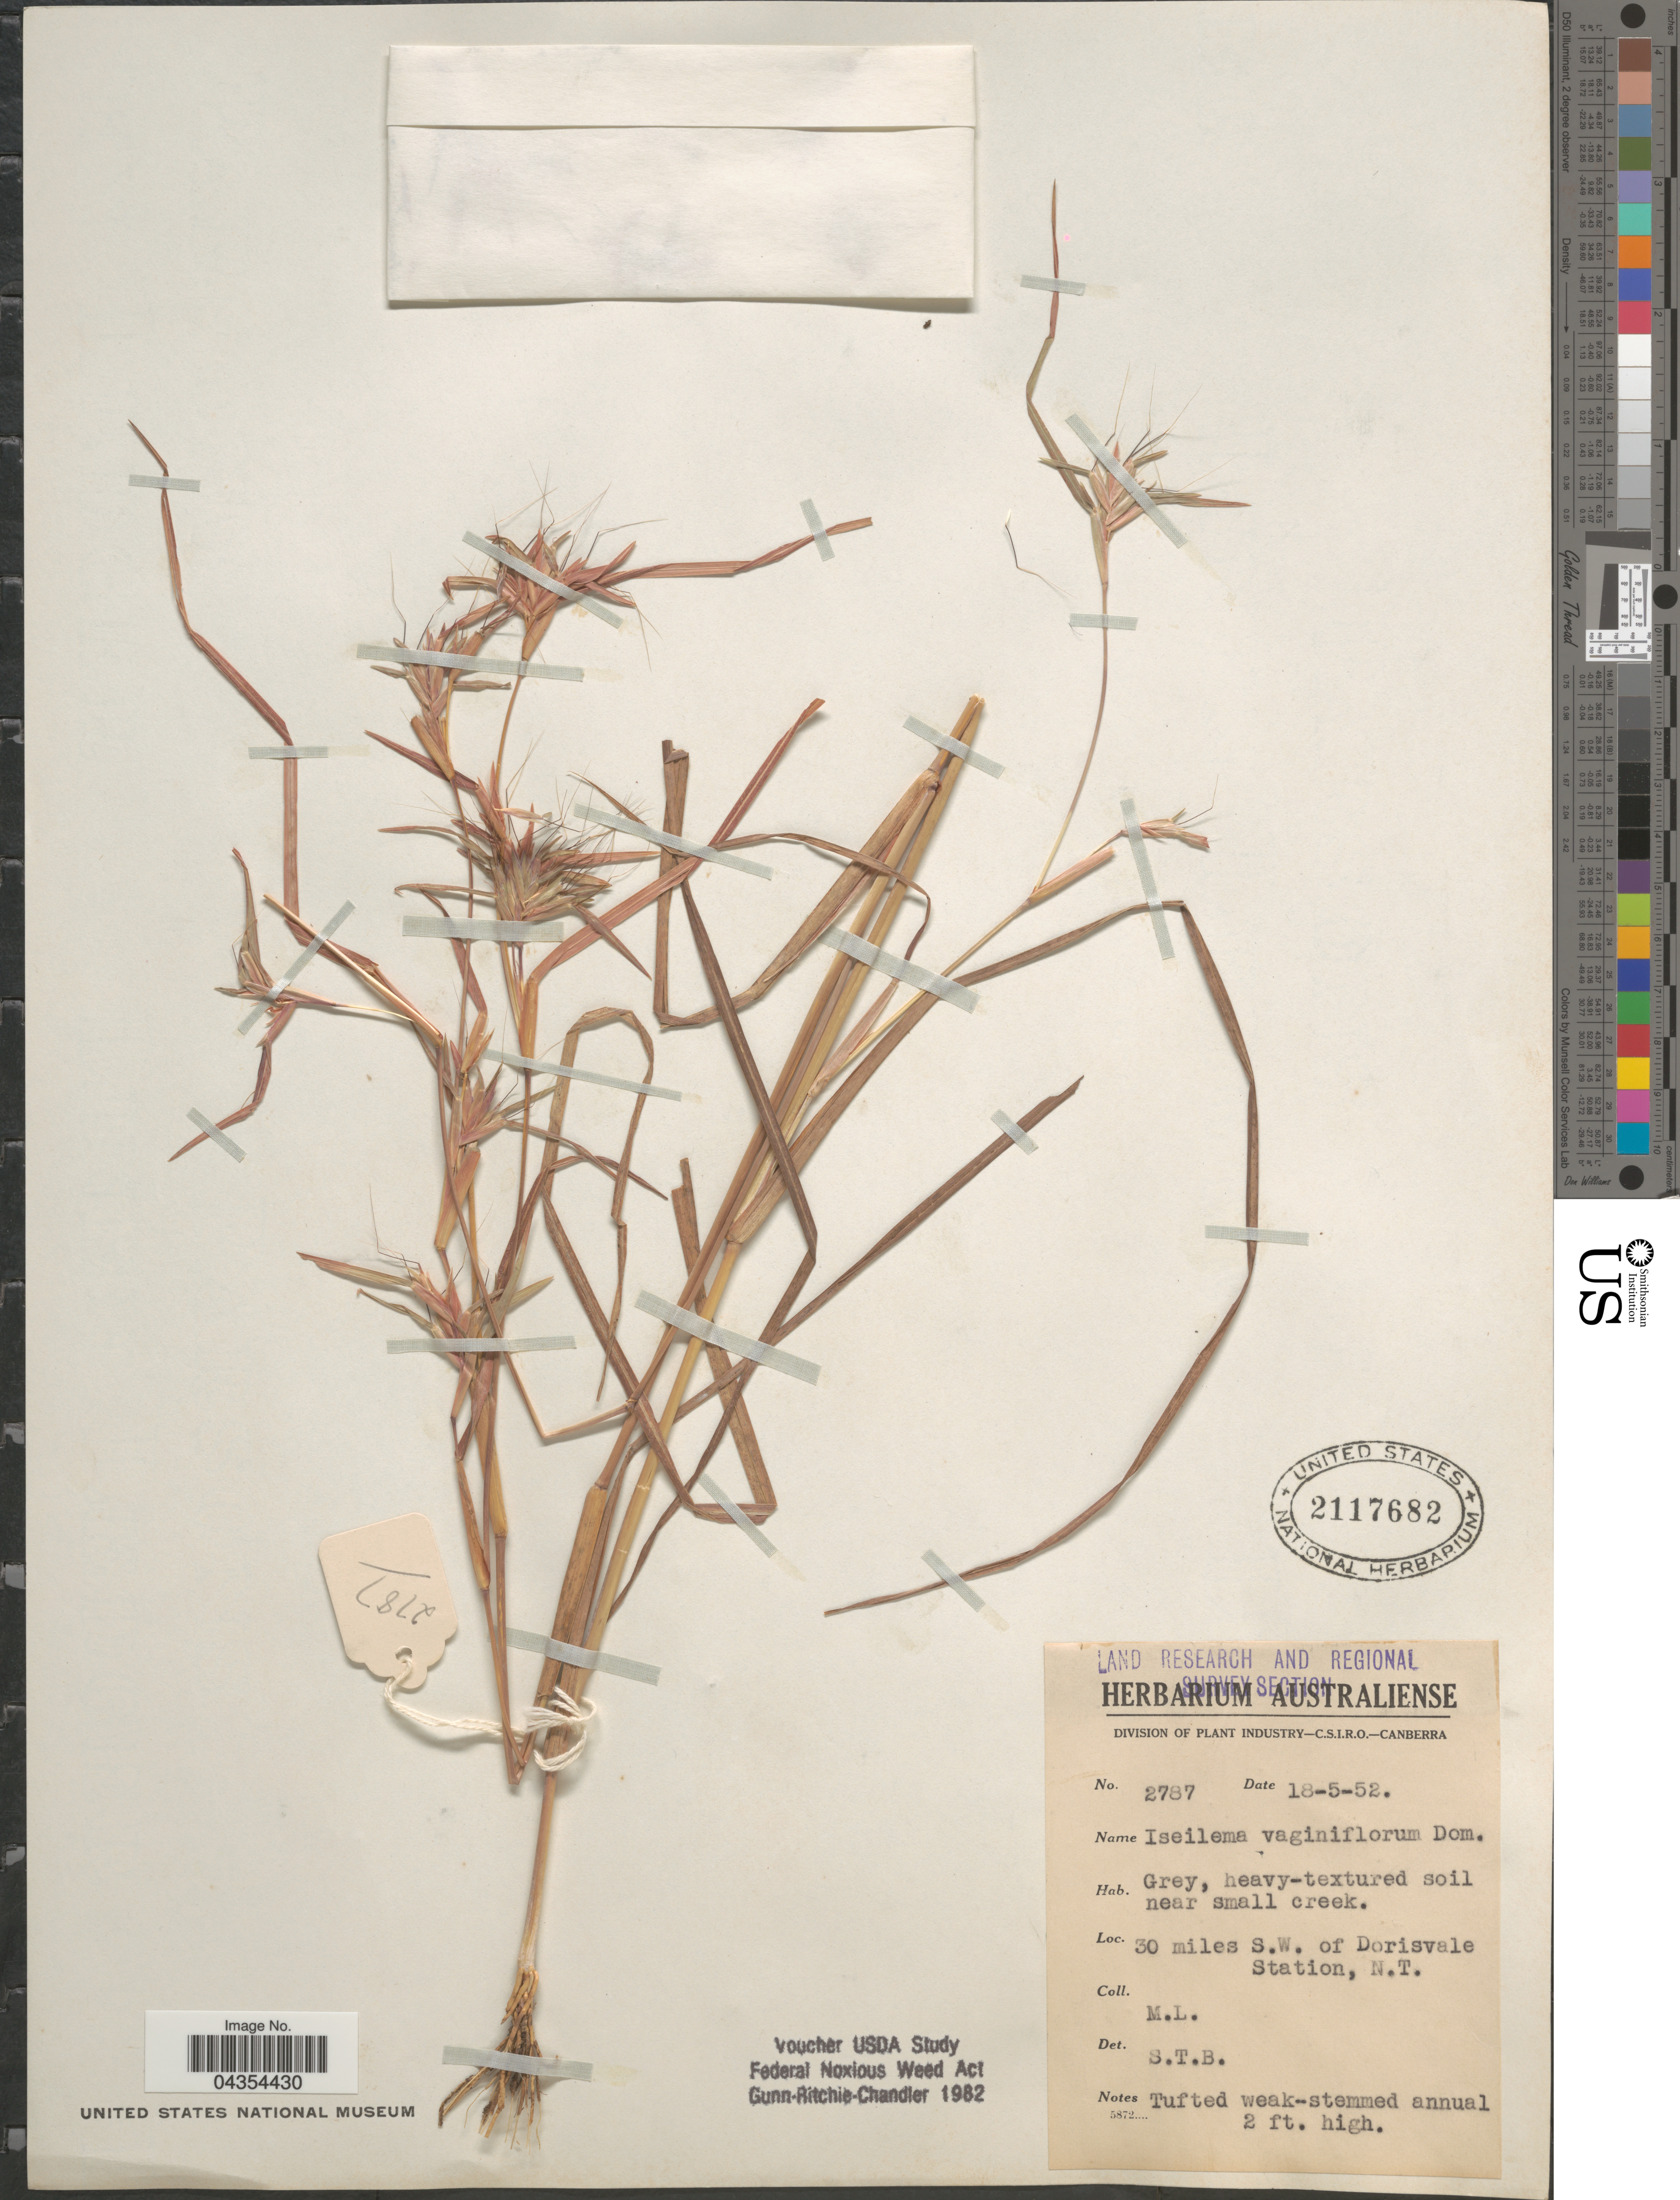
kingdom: Plantae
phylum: Tracheophyta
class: Liliopsida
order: Poales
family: Poaceae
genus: Iseilema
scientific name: Iseilema vaginiflorum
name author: Domin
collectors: M. L.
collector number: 2787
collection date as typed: Transcribed d/m/y: 18/5/52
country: Australia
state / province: Northern Territory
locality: Land Research and Regional Survey Section. 30 miles S.W. of Dorisvale Station.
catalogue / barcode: US 2117682